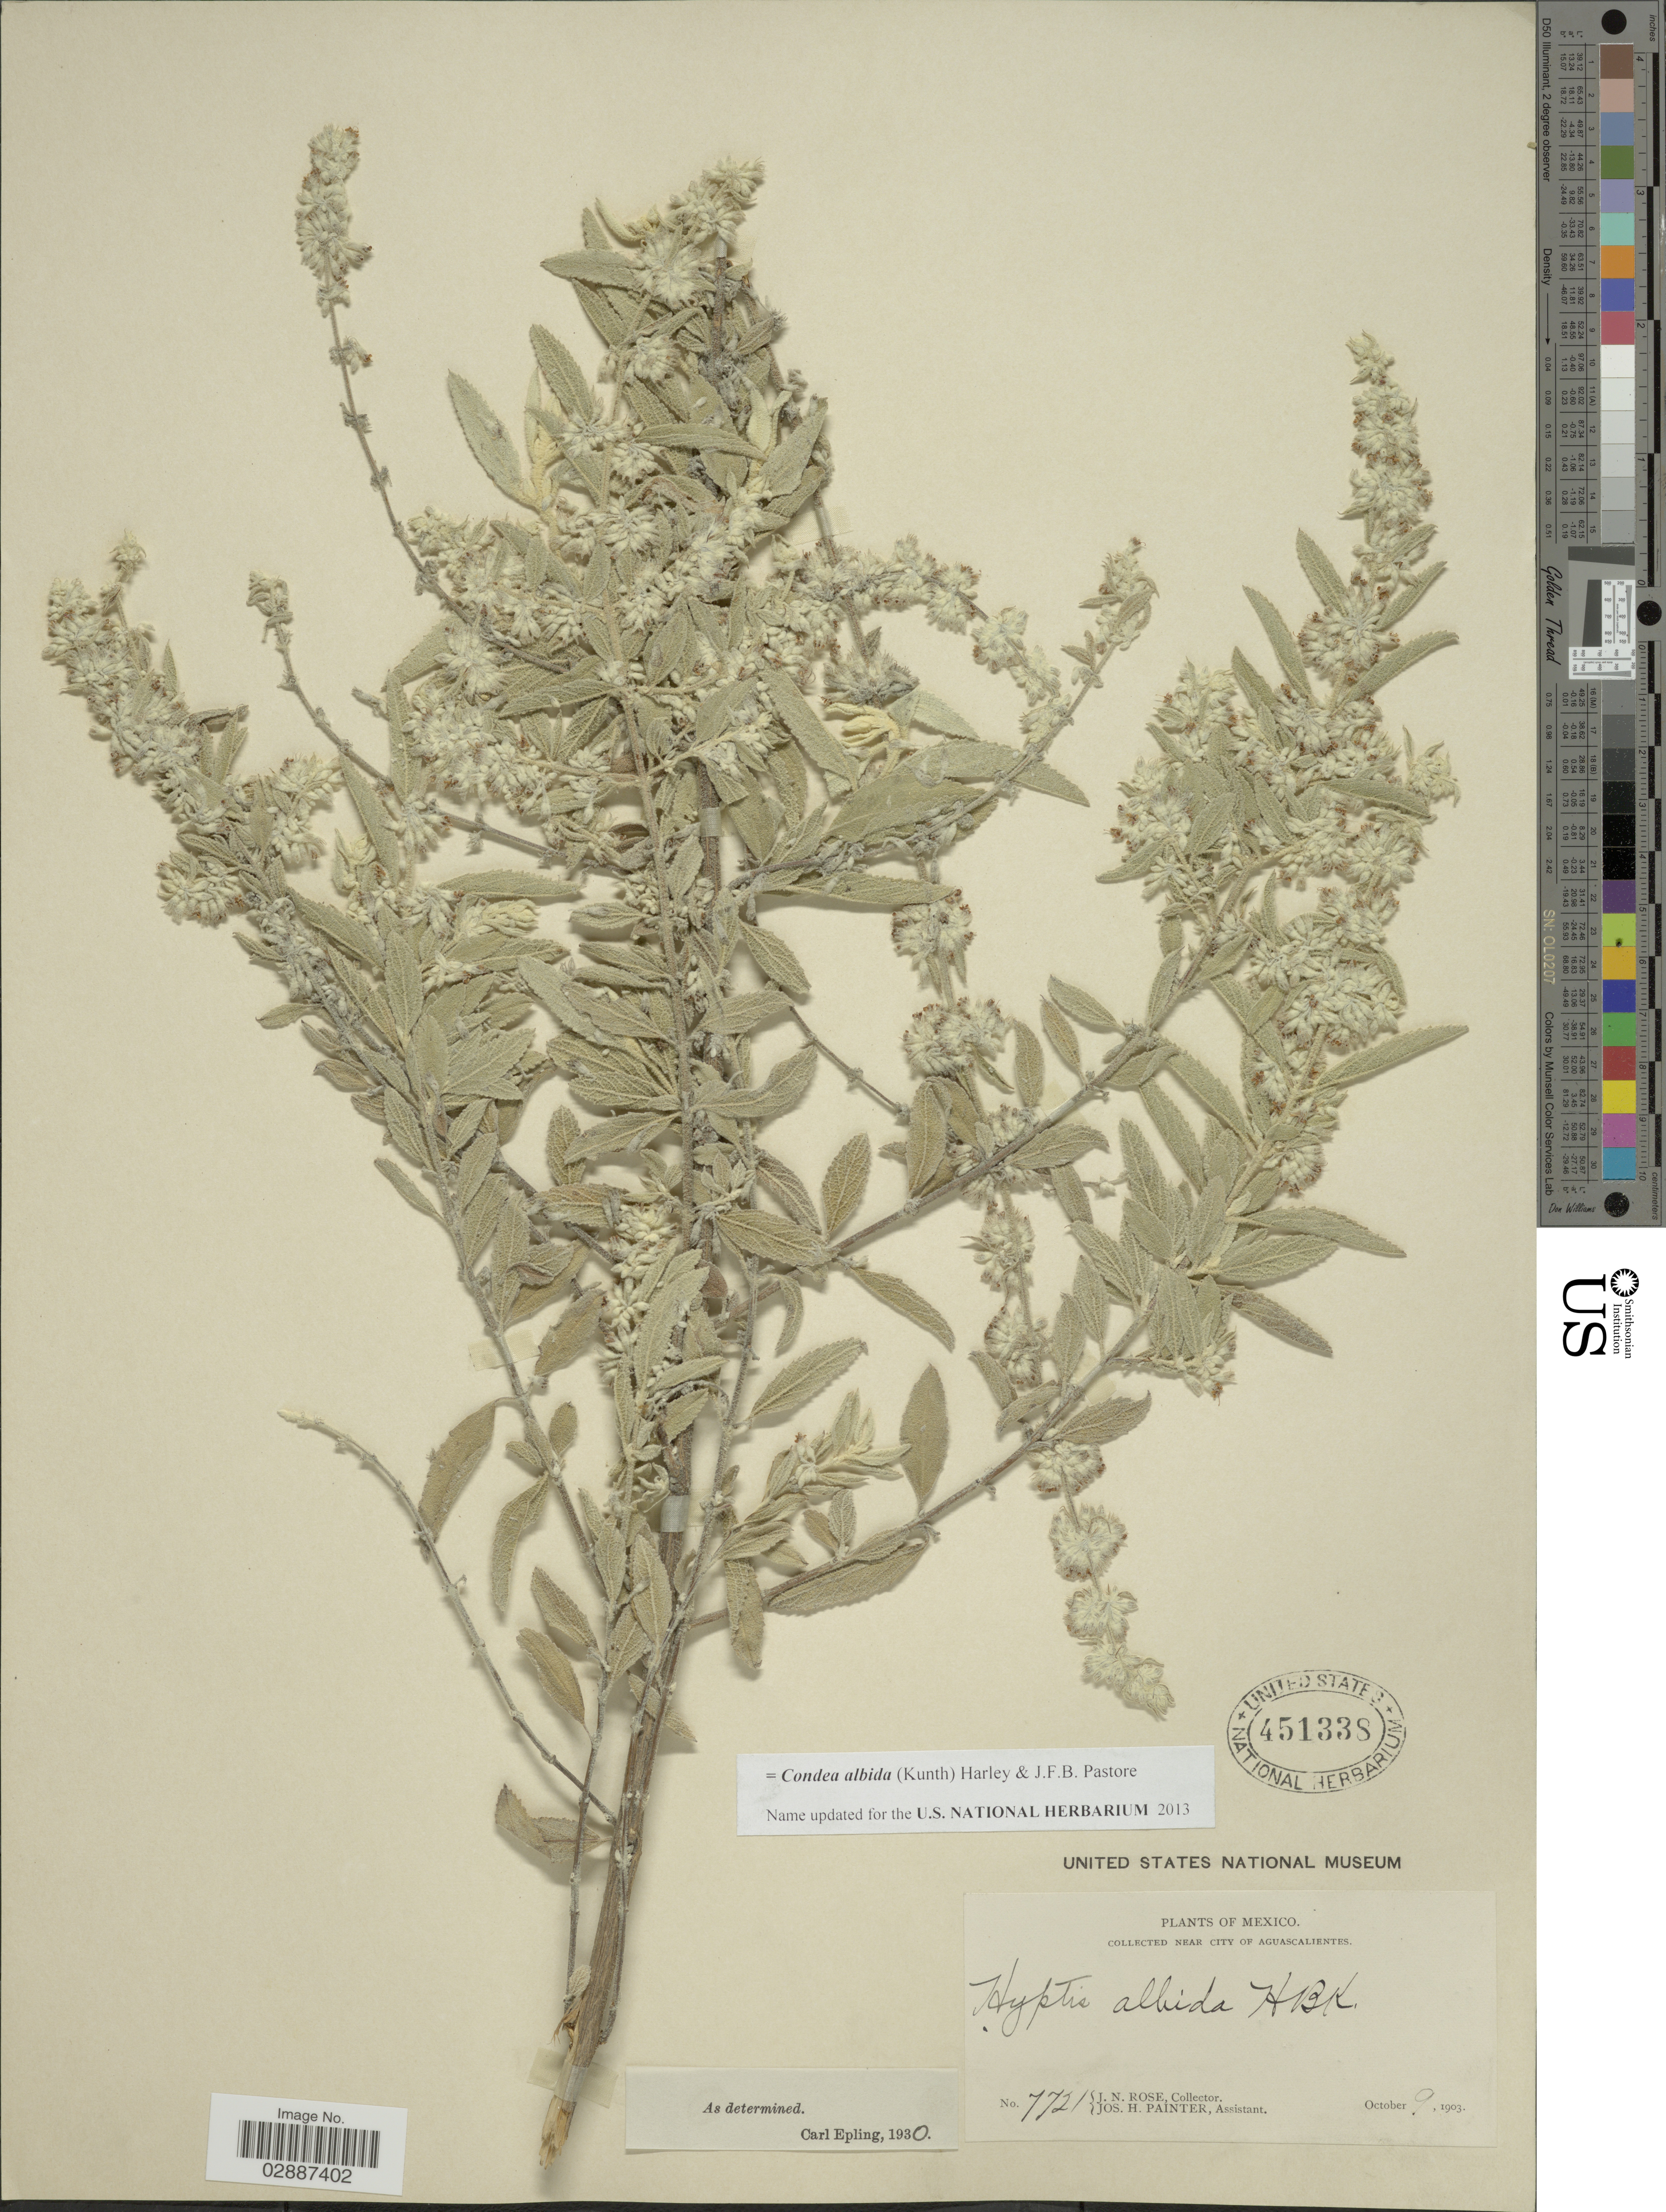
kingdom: Plantae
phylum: Tracheophyta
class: Magnoliopsida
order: Lamiales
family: Lamiaceae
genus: Condea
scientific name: Condea albida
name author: (Kunth) Harley & J.F.B. Pastore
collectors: J. N. Rose & J. H. Painter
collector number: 7721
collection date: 1903-10-09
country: Mexico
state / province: Aguascalientes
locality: Near city of Aguascalientes.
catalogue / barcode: US 451338